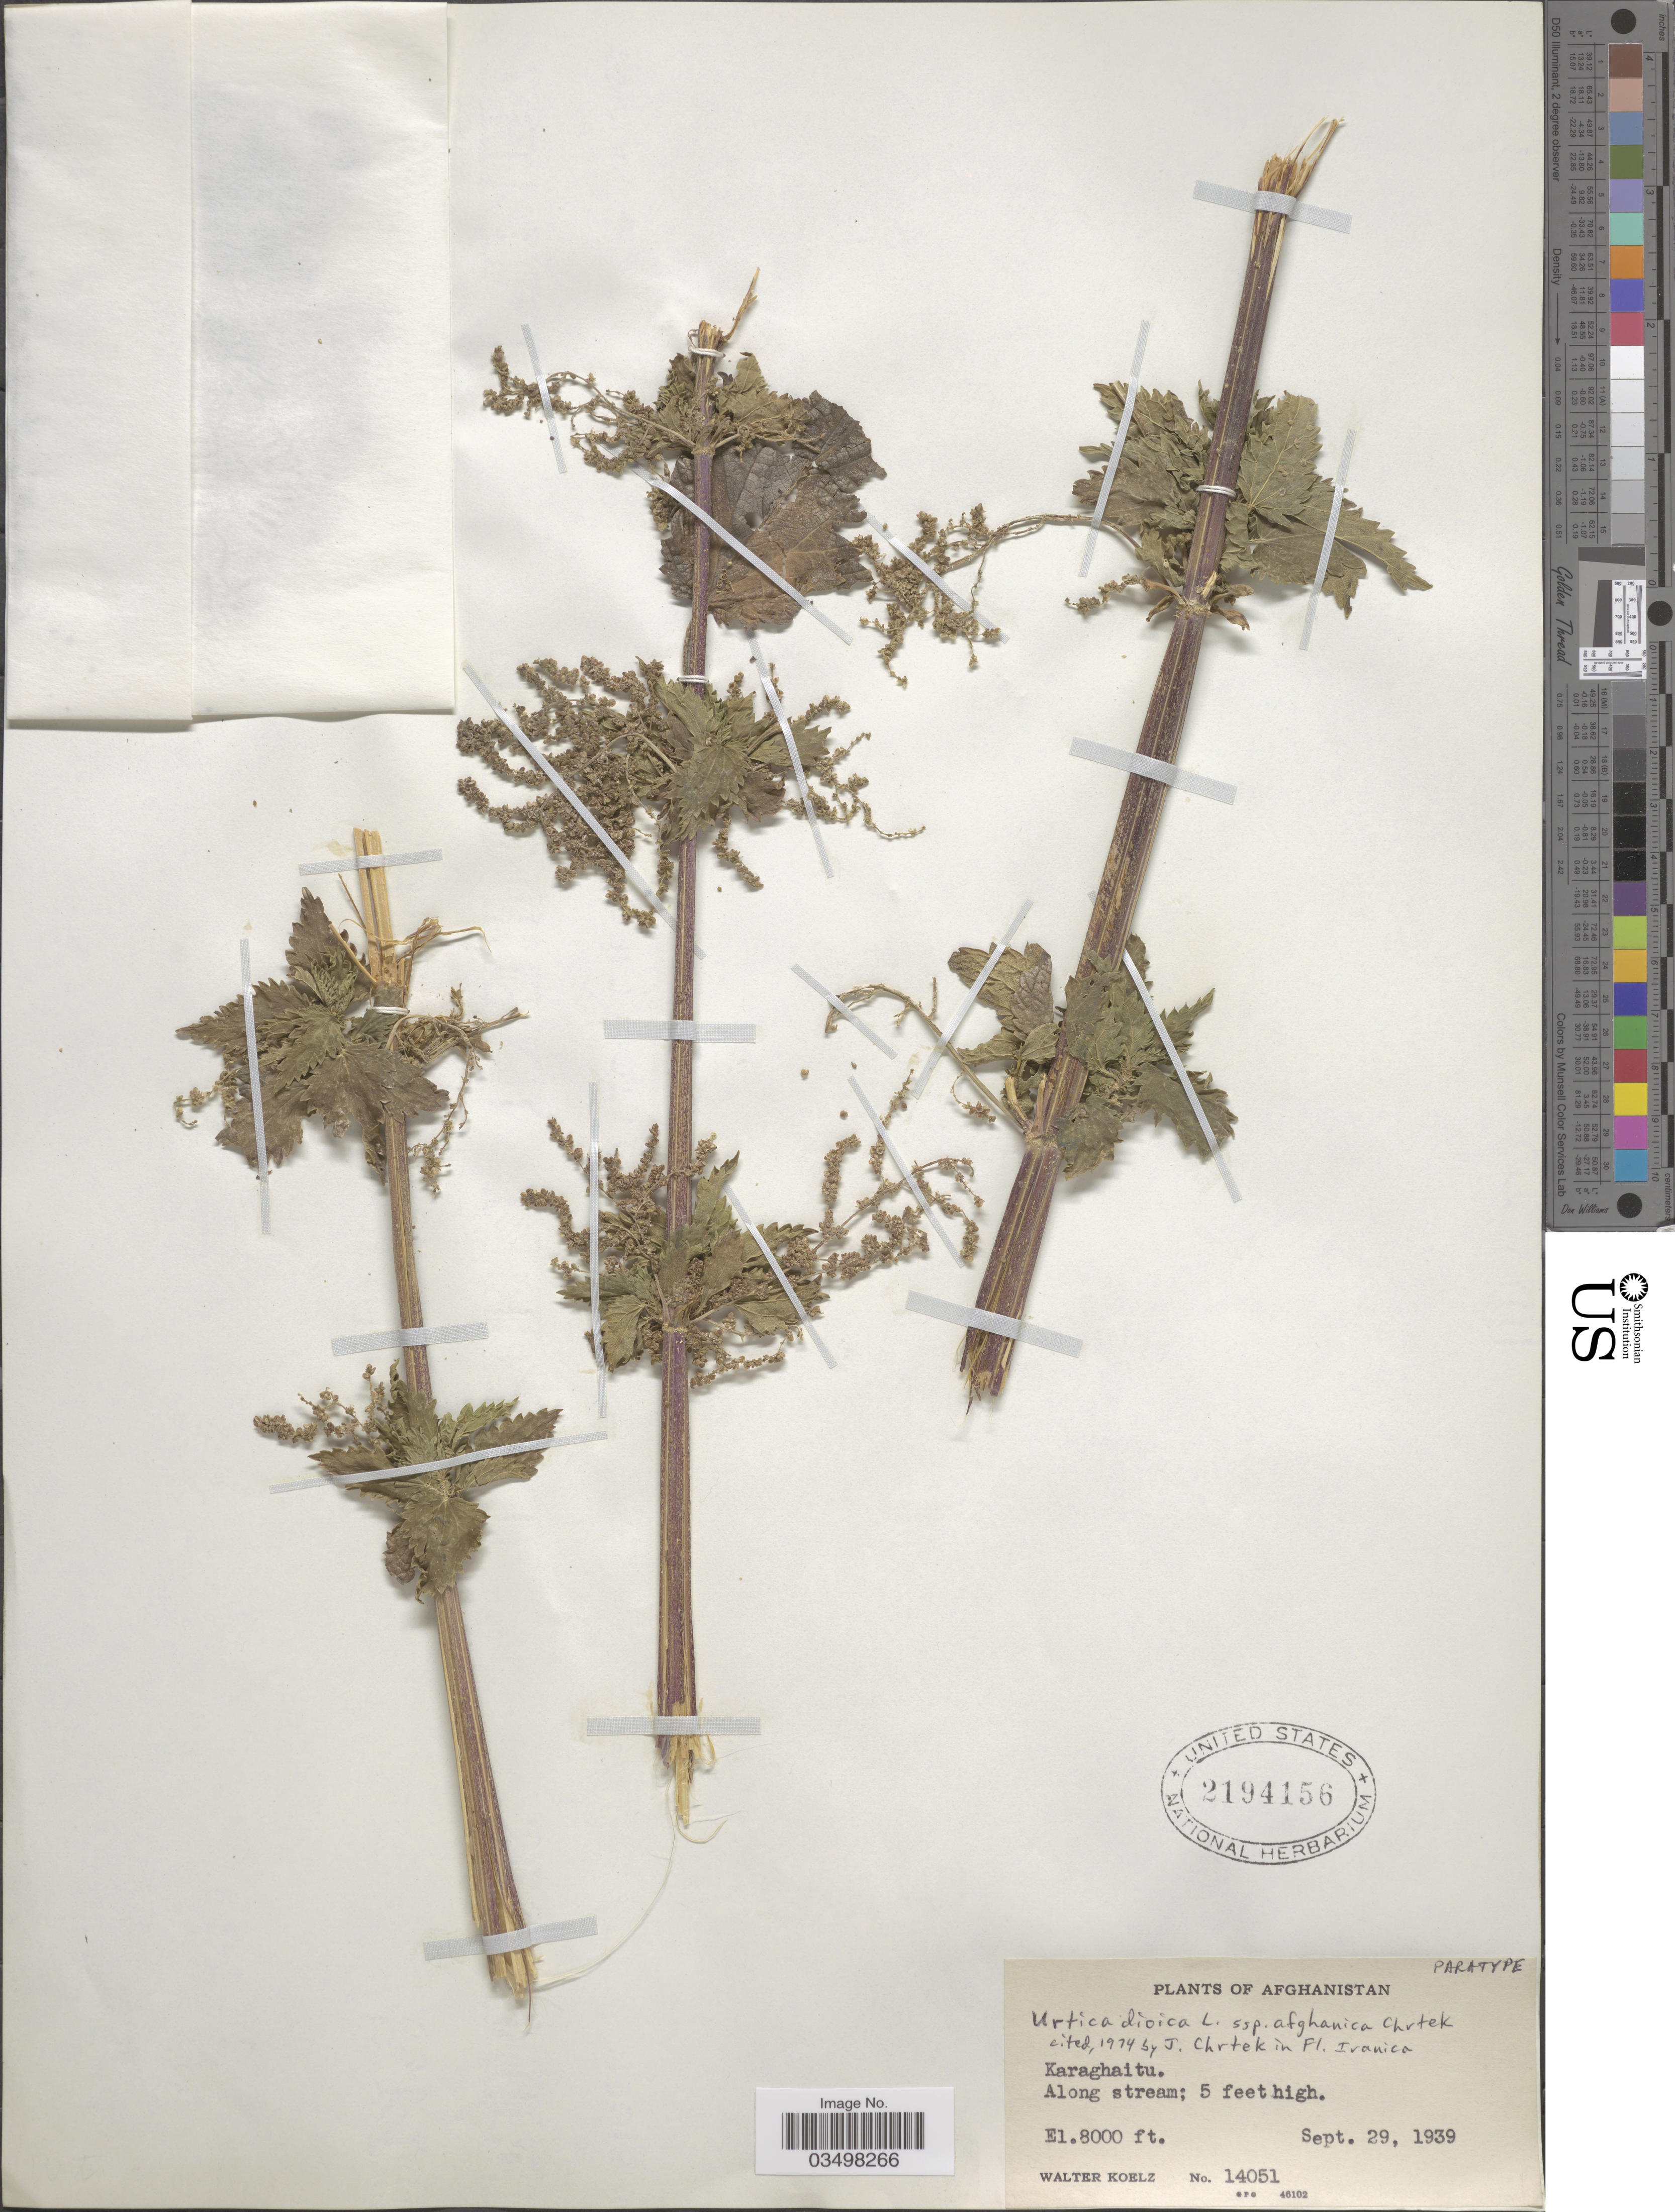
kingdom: Plantae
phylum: Tracheophyta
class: Magnoliopsida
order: Rosales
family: Urticaceae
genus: Urtica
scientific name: Urtica dioica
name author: L.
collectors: W. N. Koelz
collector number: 14051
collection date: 1939-09-29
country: Afghanistan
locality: Karaghaitu. Along stream.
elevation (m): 2438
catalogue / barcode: US 2194156